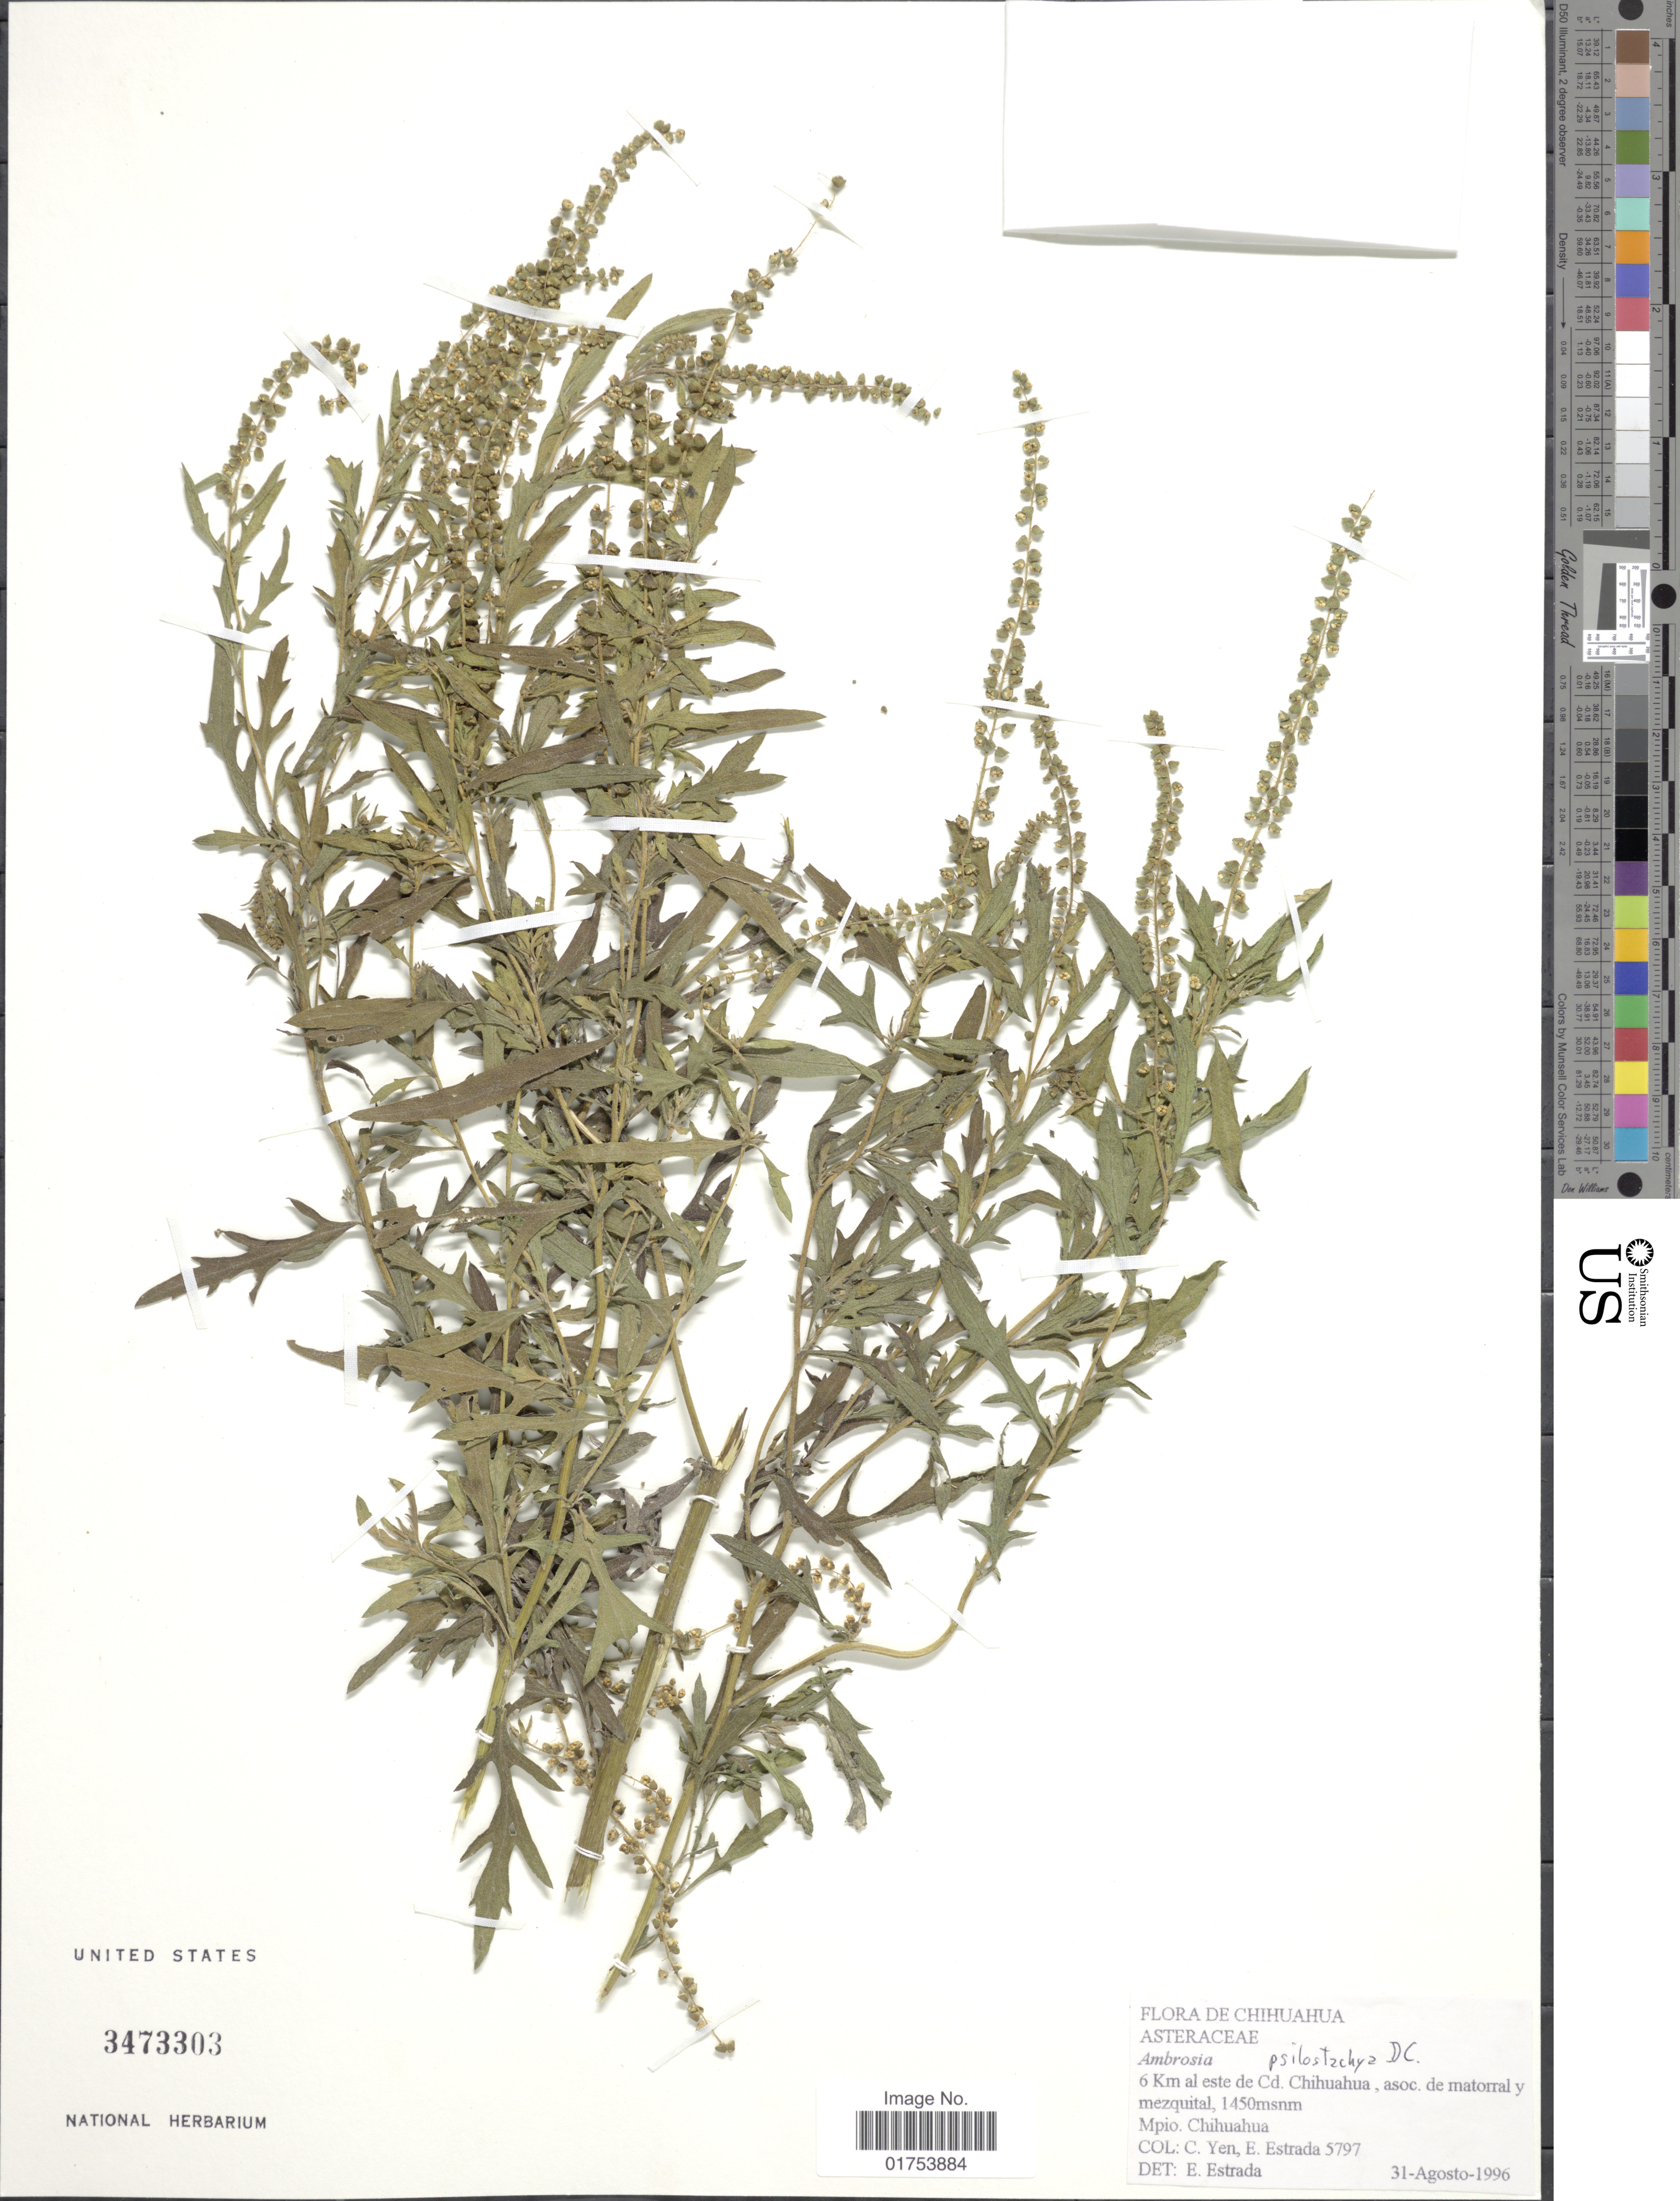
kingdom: Plantae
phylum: Tracheophyta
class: Magnoliopsida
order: Asterales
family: Asteraceae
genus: Ambrosia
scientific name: Ambrosia psilostachya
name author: DC.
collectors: C. Yen & E. Estrada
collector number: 5797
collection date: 1996-08-31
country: Mexico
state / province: Chihuahua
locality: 6 Km al este de Cd. Chihuahua, Mpio. Chihuahua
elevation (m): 1450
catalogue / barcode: US 3473303